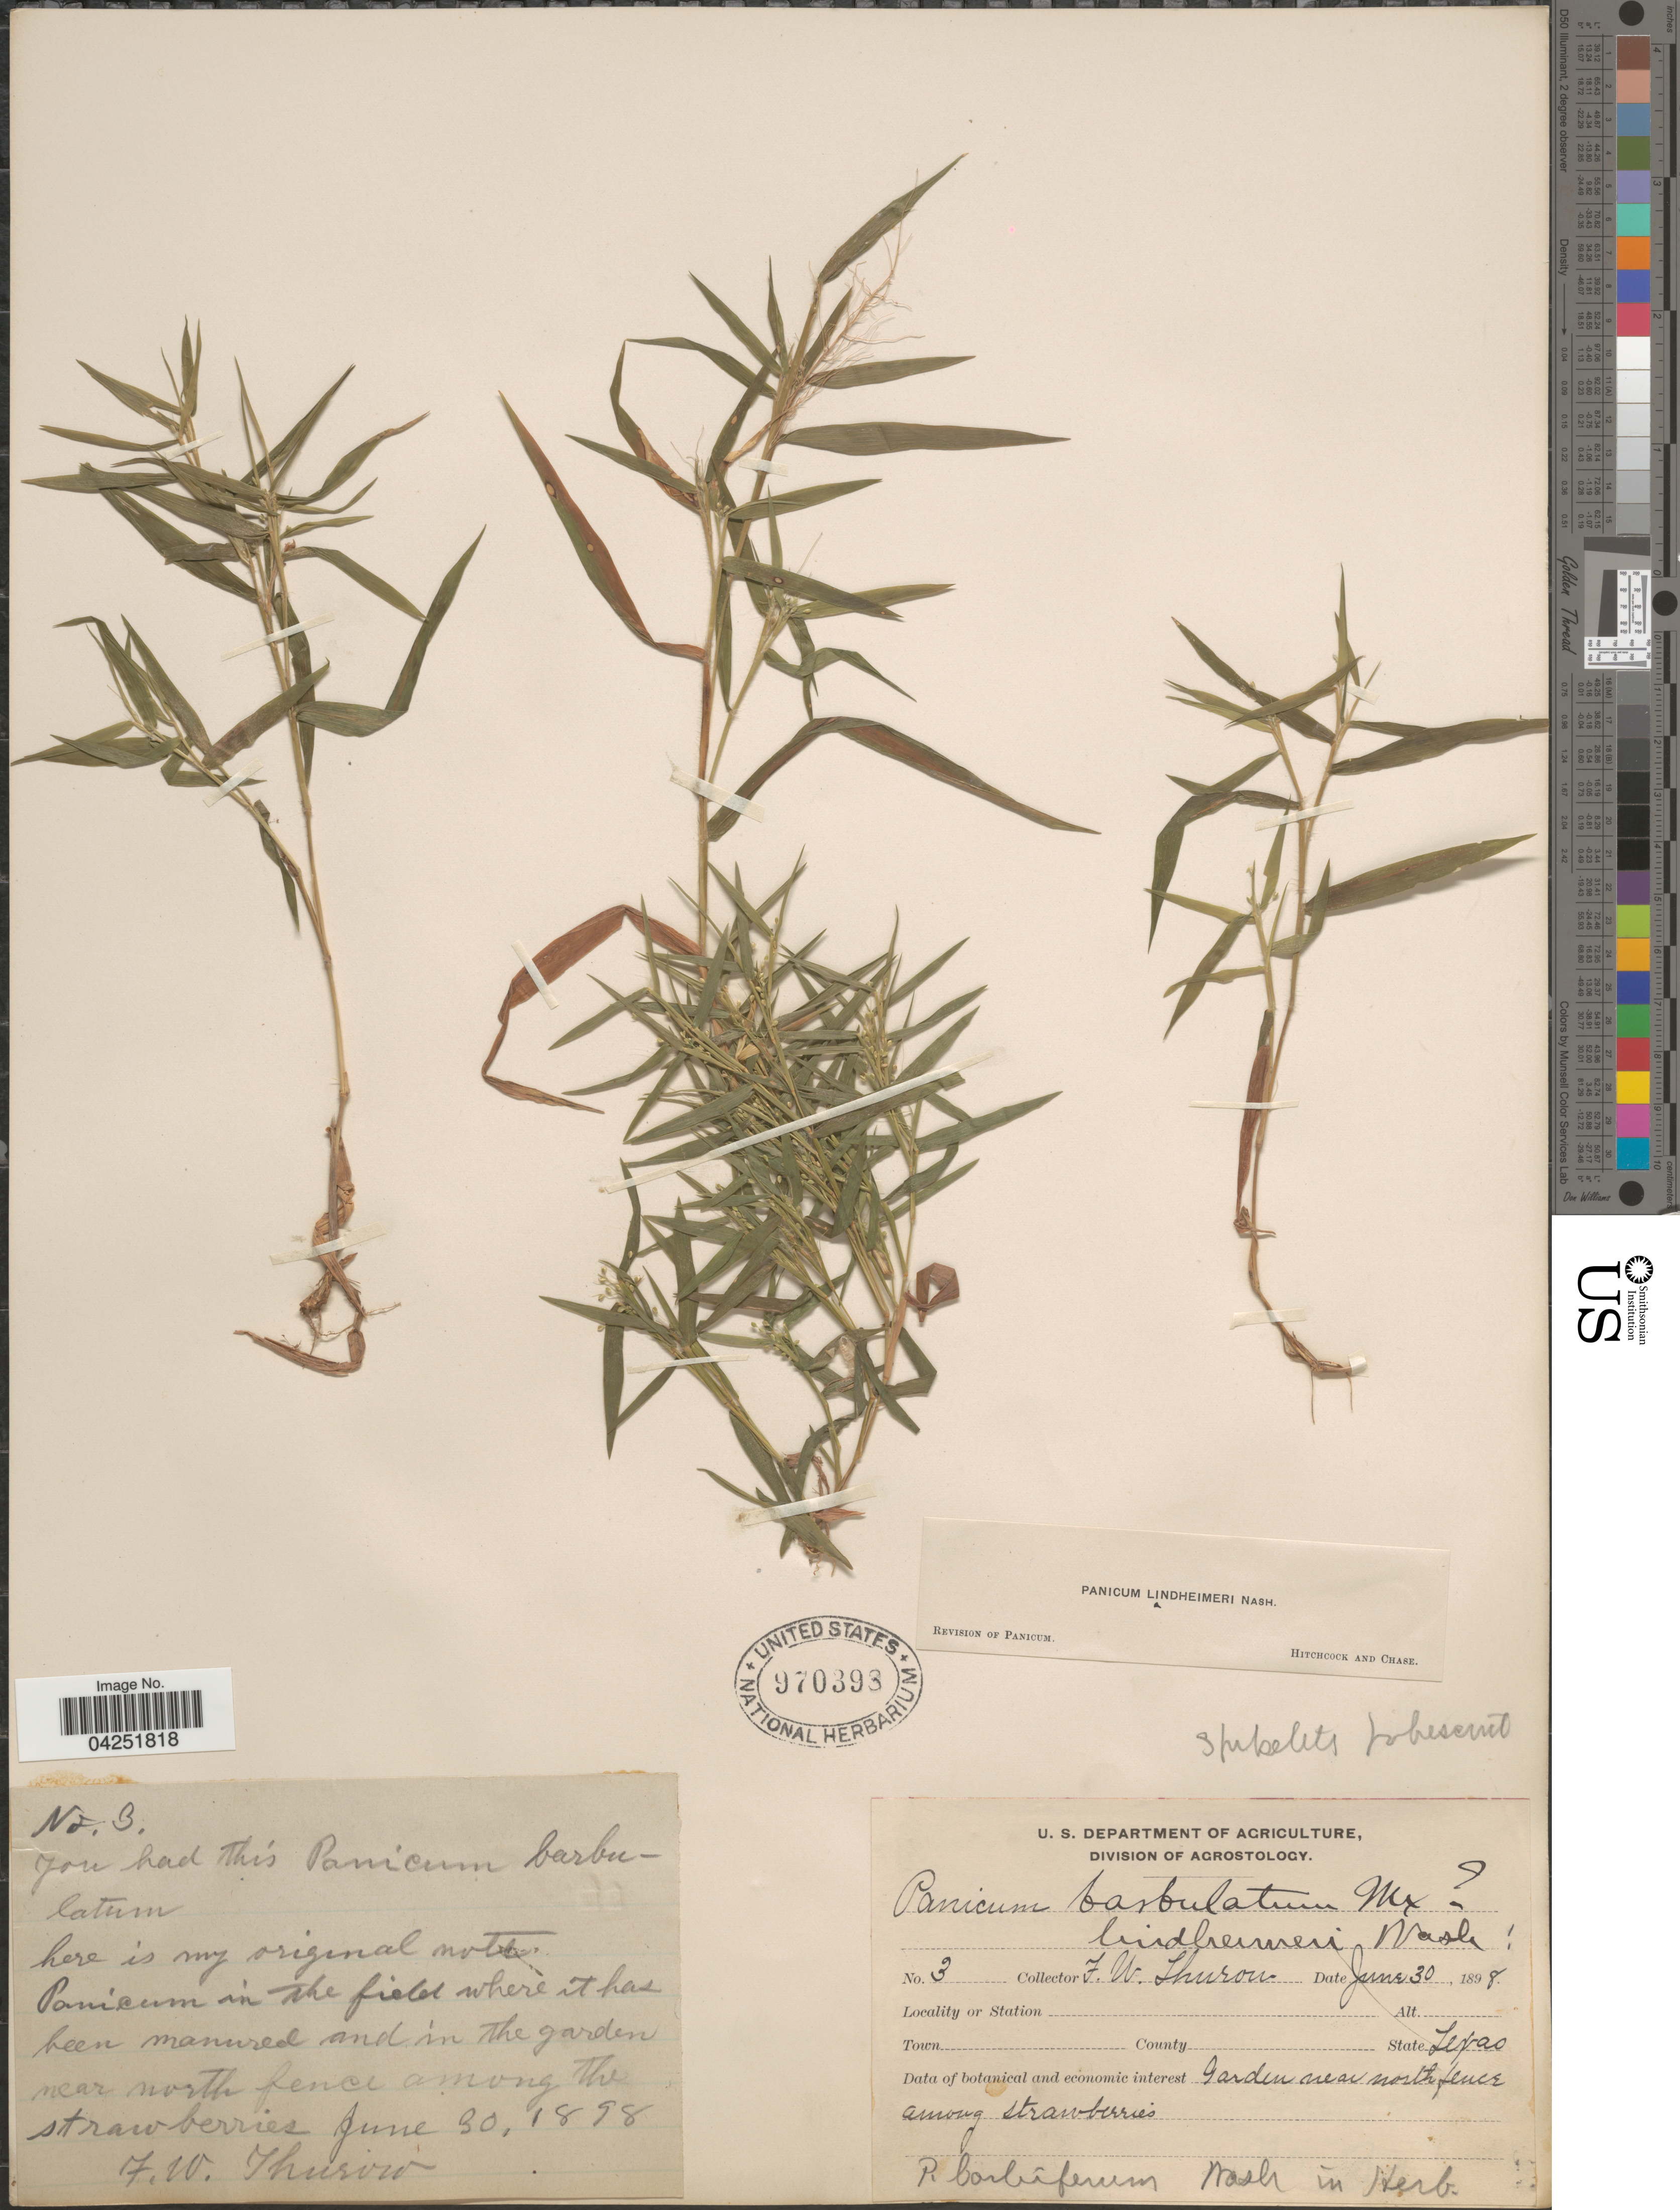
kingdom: Plantae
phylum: Tracheophyta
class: Liliopsida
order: Poales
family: Poaceae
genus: Dichanthelium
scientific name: Dichanthelium acuminatum var. lindheimeri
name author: (Nash) Gould & C.A. Clark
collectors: F. W. Thurow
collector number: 3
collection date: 1898-06-30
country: United States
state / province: Texas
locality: Garden near north fence among strawberries.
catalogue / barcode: US 970393